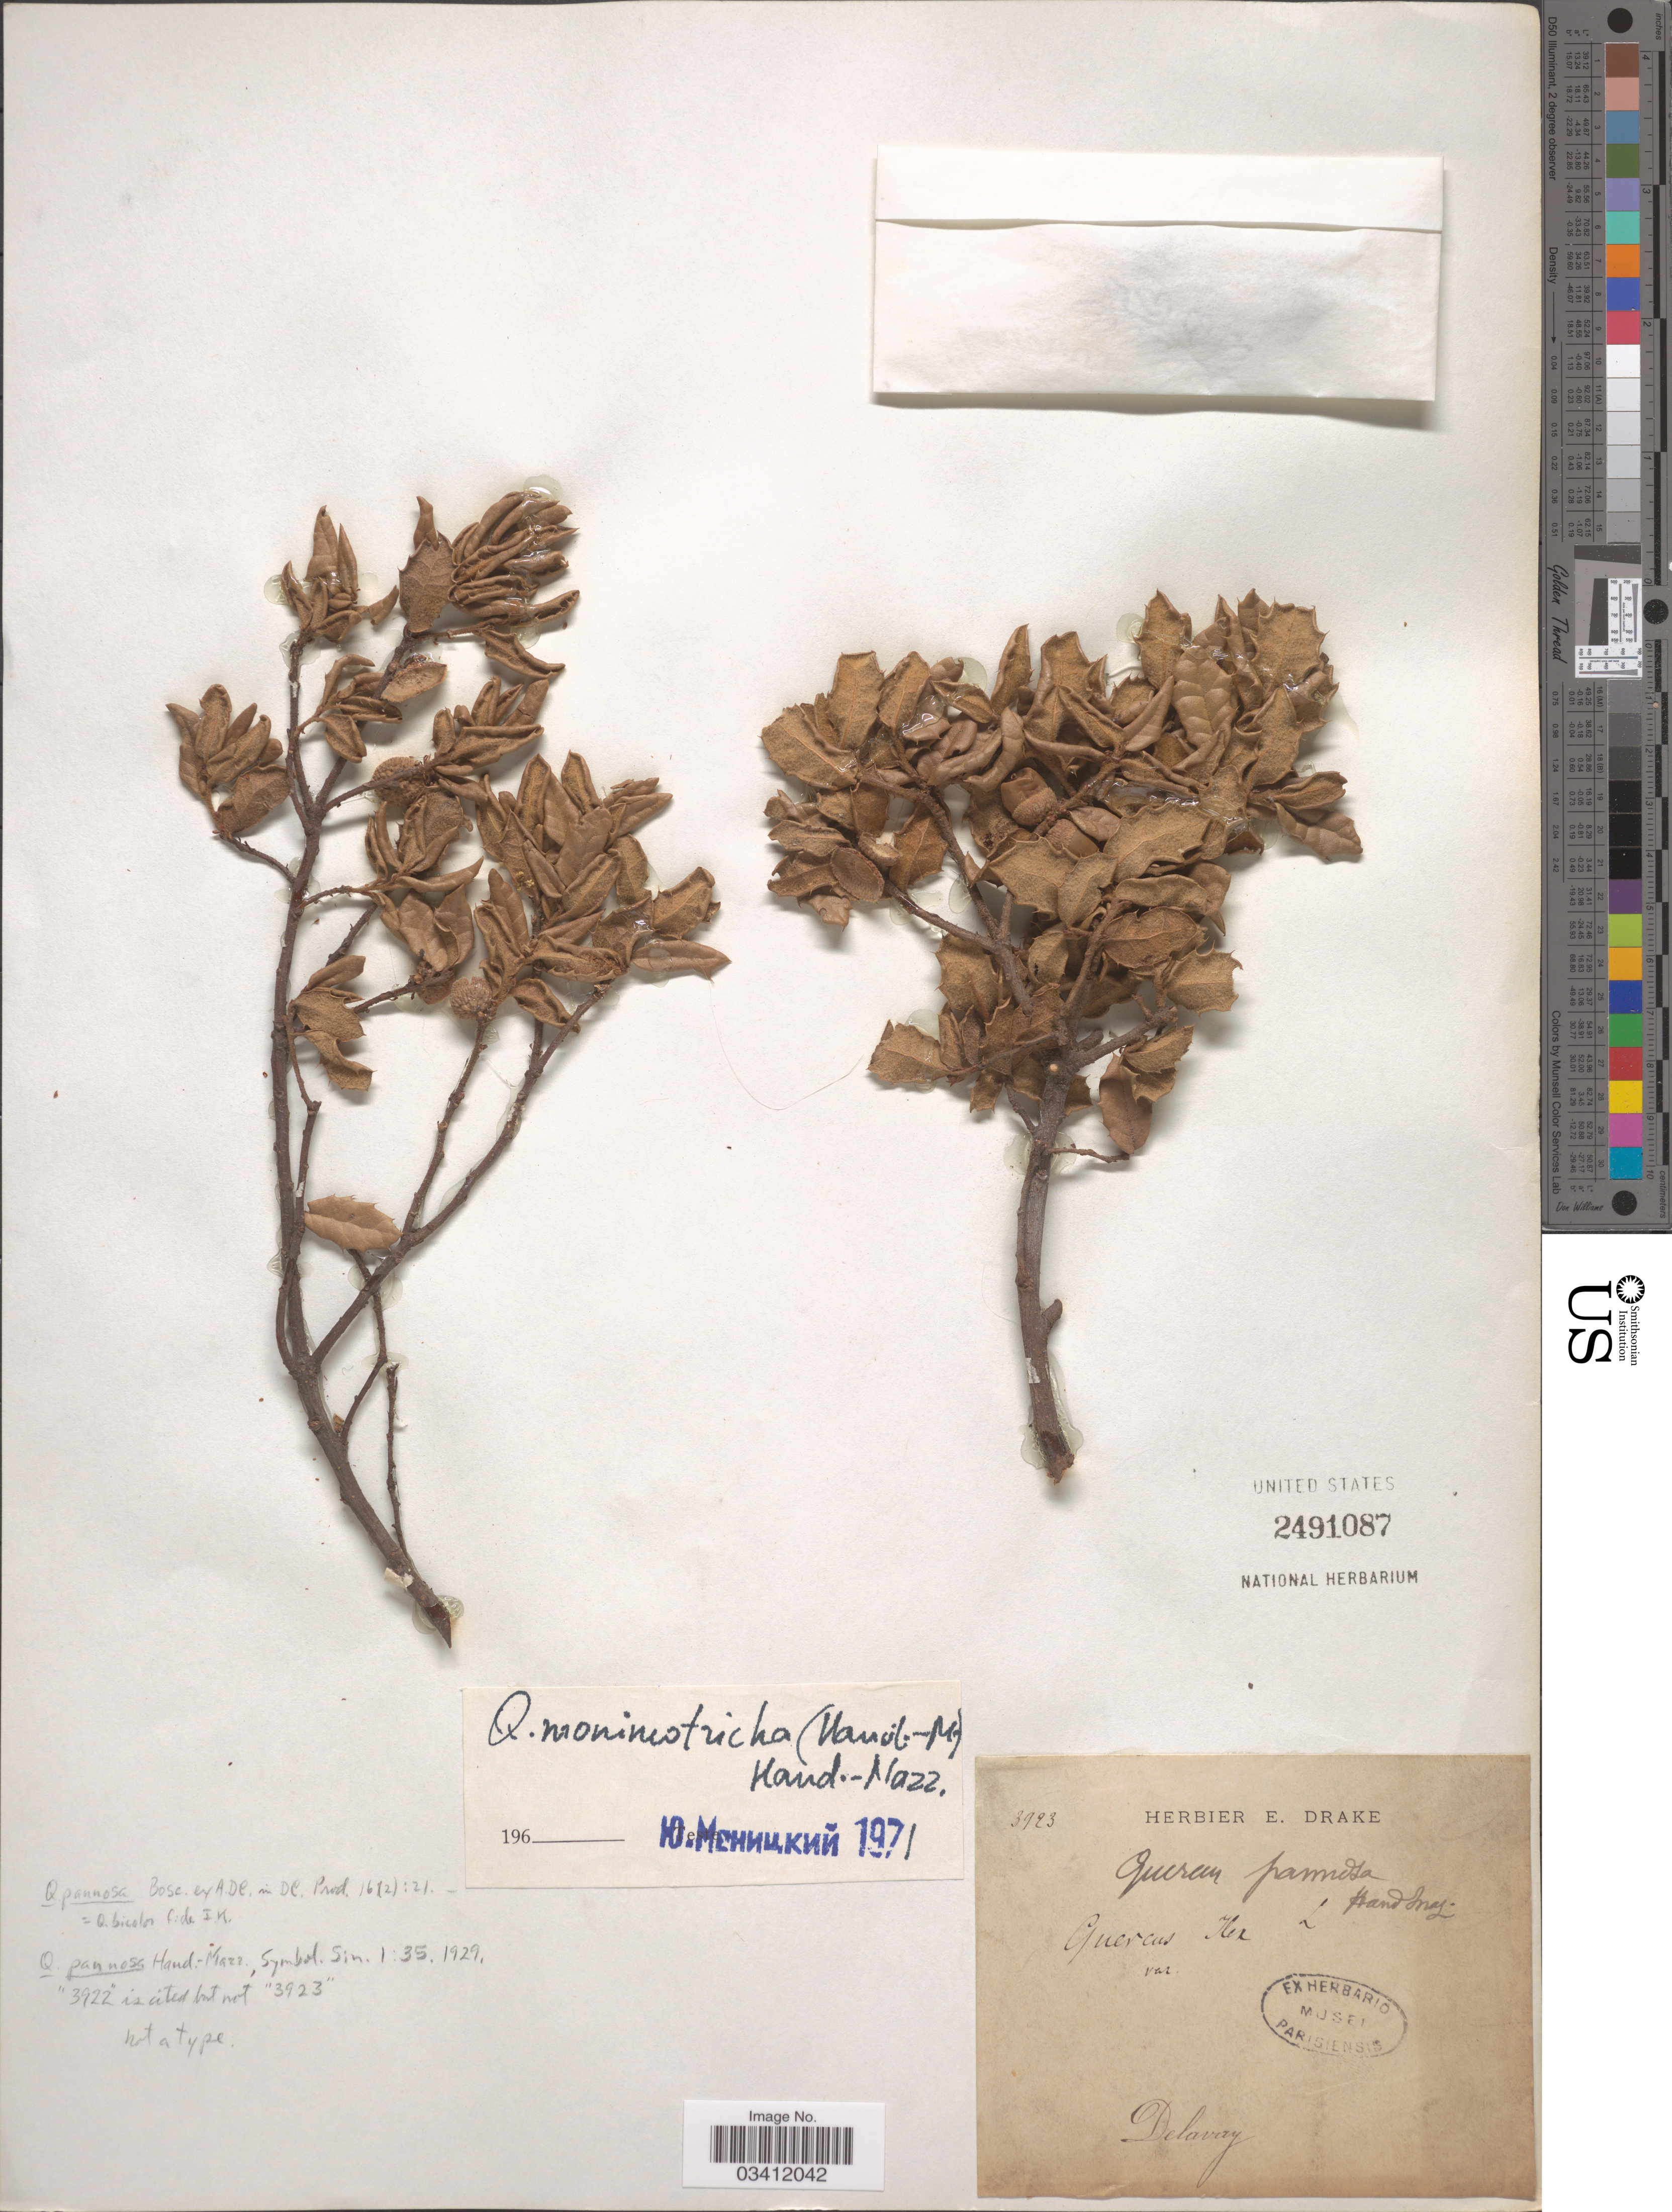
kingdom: Plantae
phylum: Tracheophyta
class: Magnoliopsida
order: Fagales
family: Fagaceae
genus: Quercus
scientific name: Quercus monimotricha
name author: Hand.-Mazz.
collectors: Delavay, --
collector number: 3923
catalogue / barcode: US 2491087